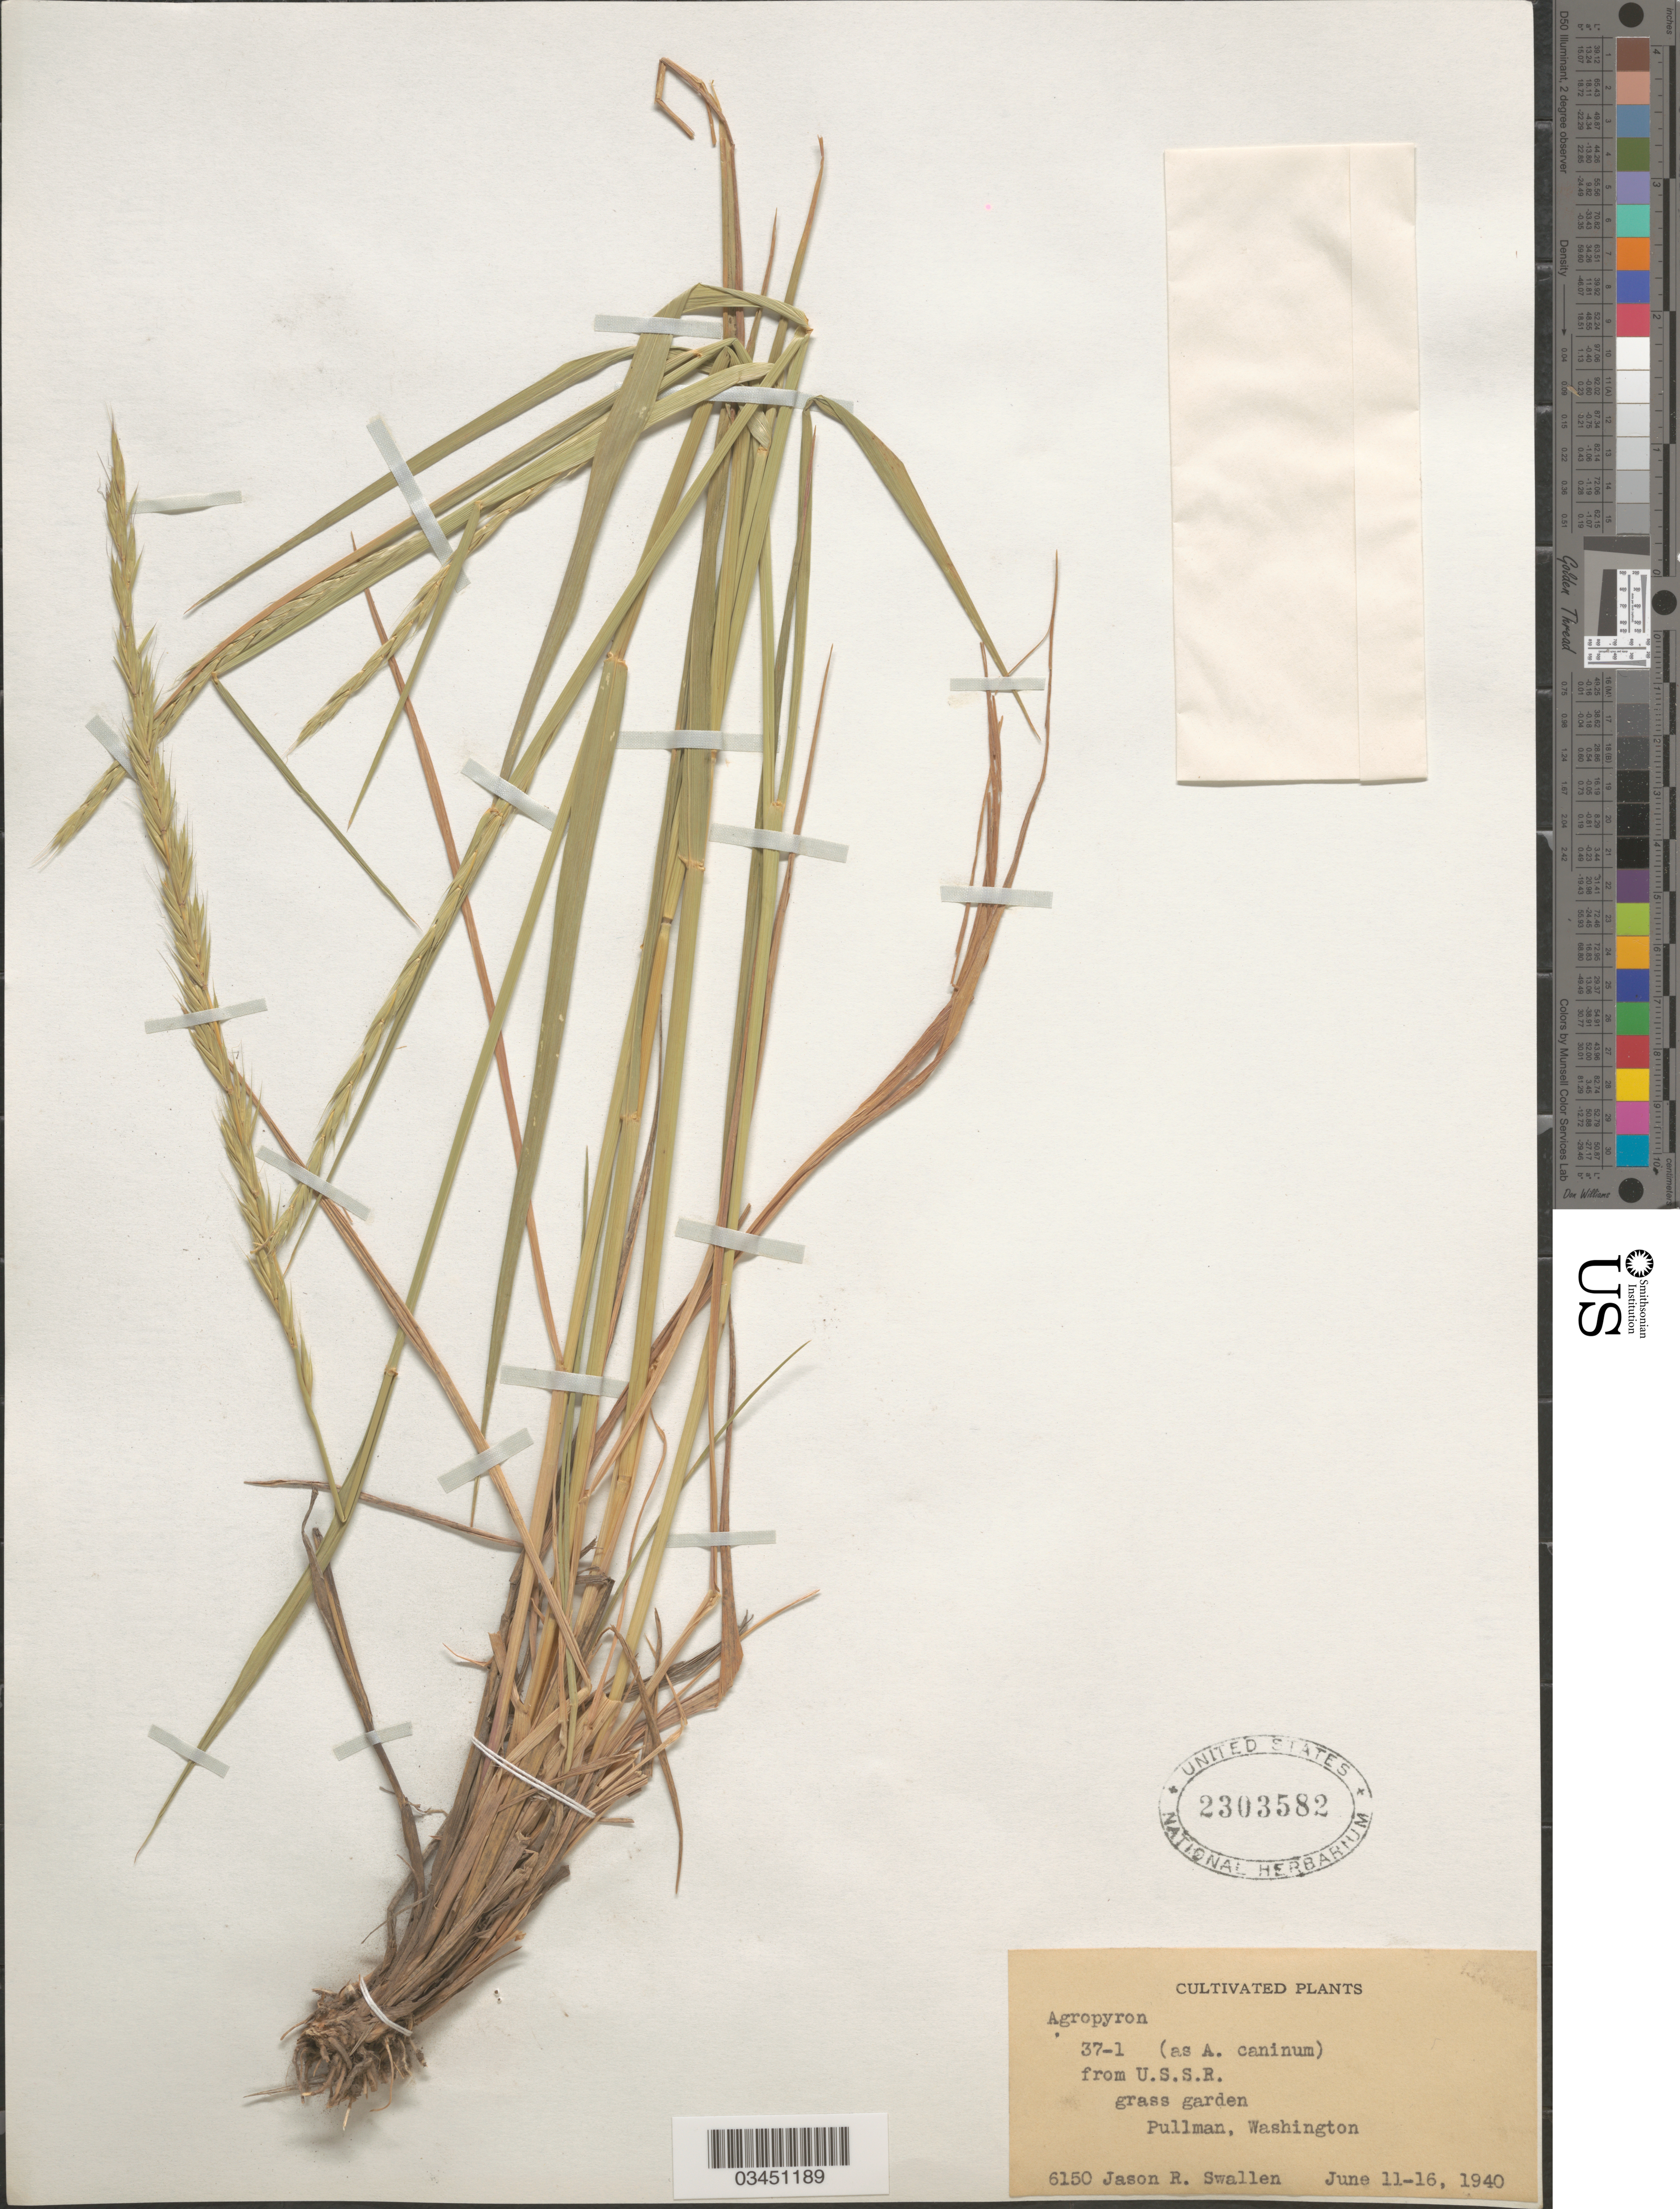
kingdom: Plantae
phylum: Tracheophyta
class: Liliopsida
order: Poales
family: Poaceae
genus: Elymus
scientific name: Elymus sp.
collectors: J. R. Swallen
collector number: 6150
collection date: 1940-06-11/1940-06-16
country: United States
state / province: Washington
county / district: Whitman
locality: Grass garden. Pullman.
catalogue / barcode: US 2303582